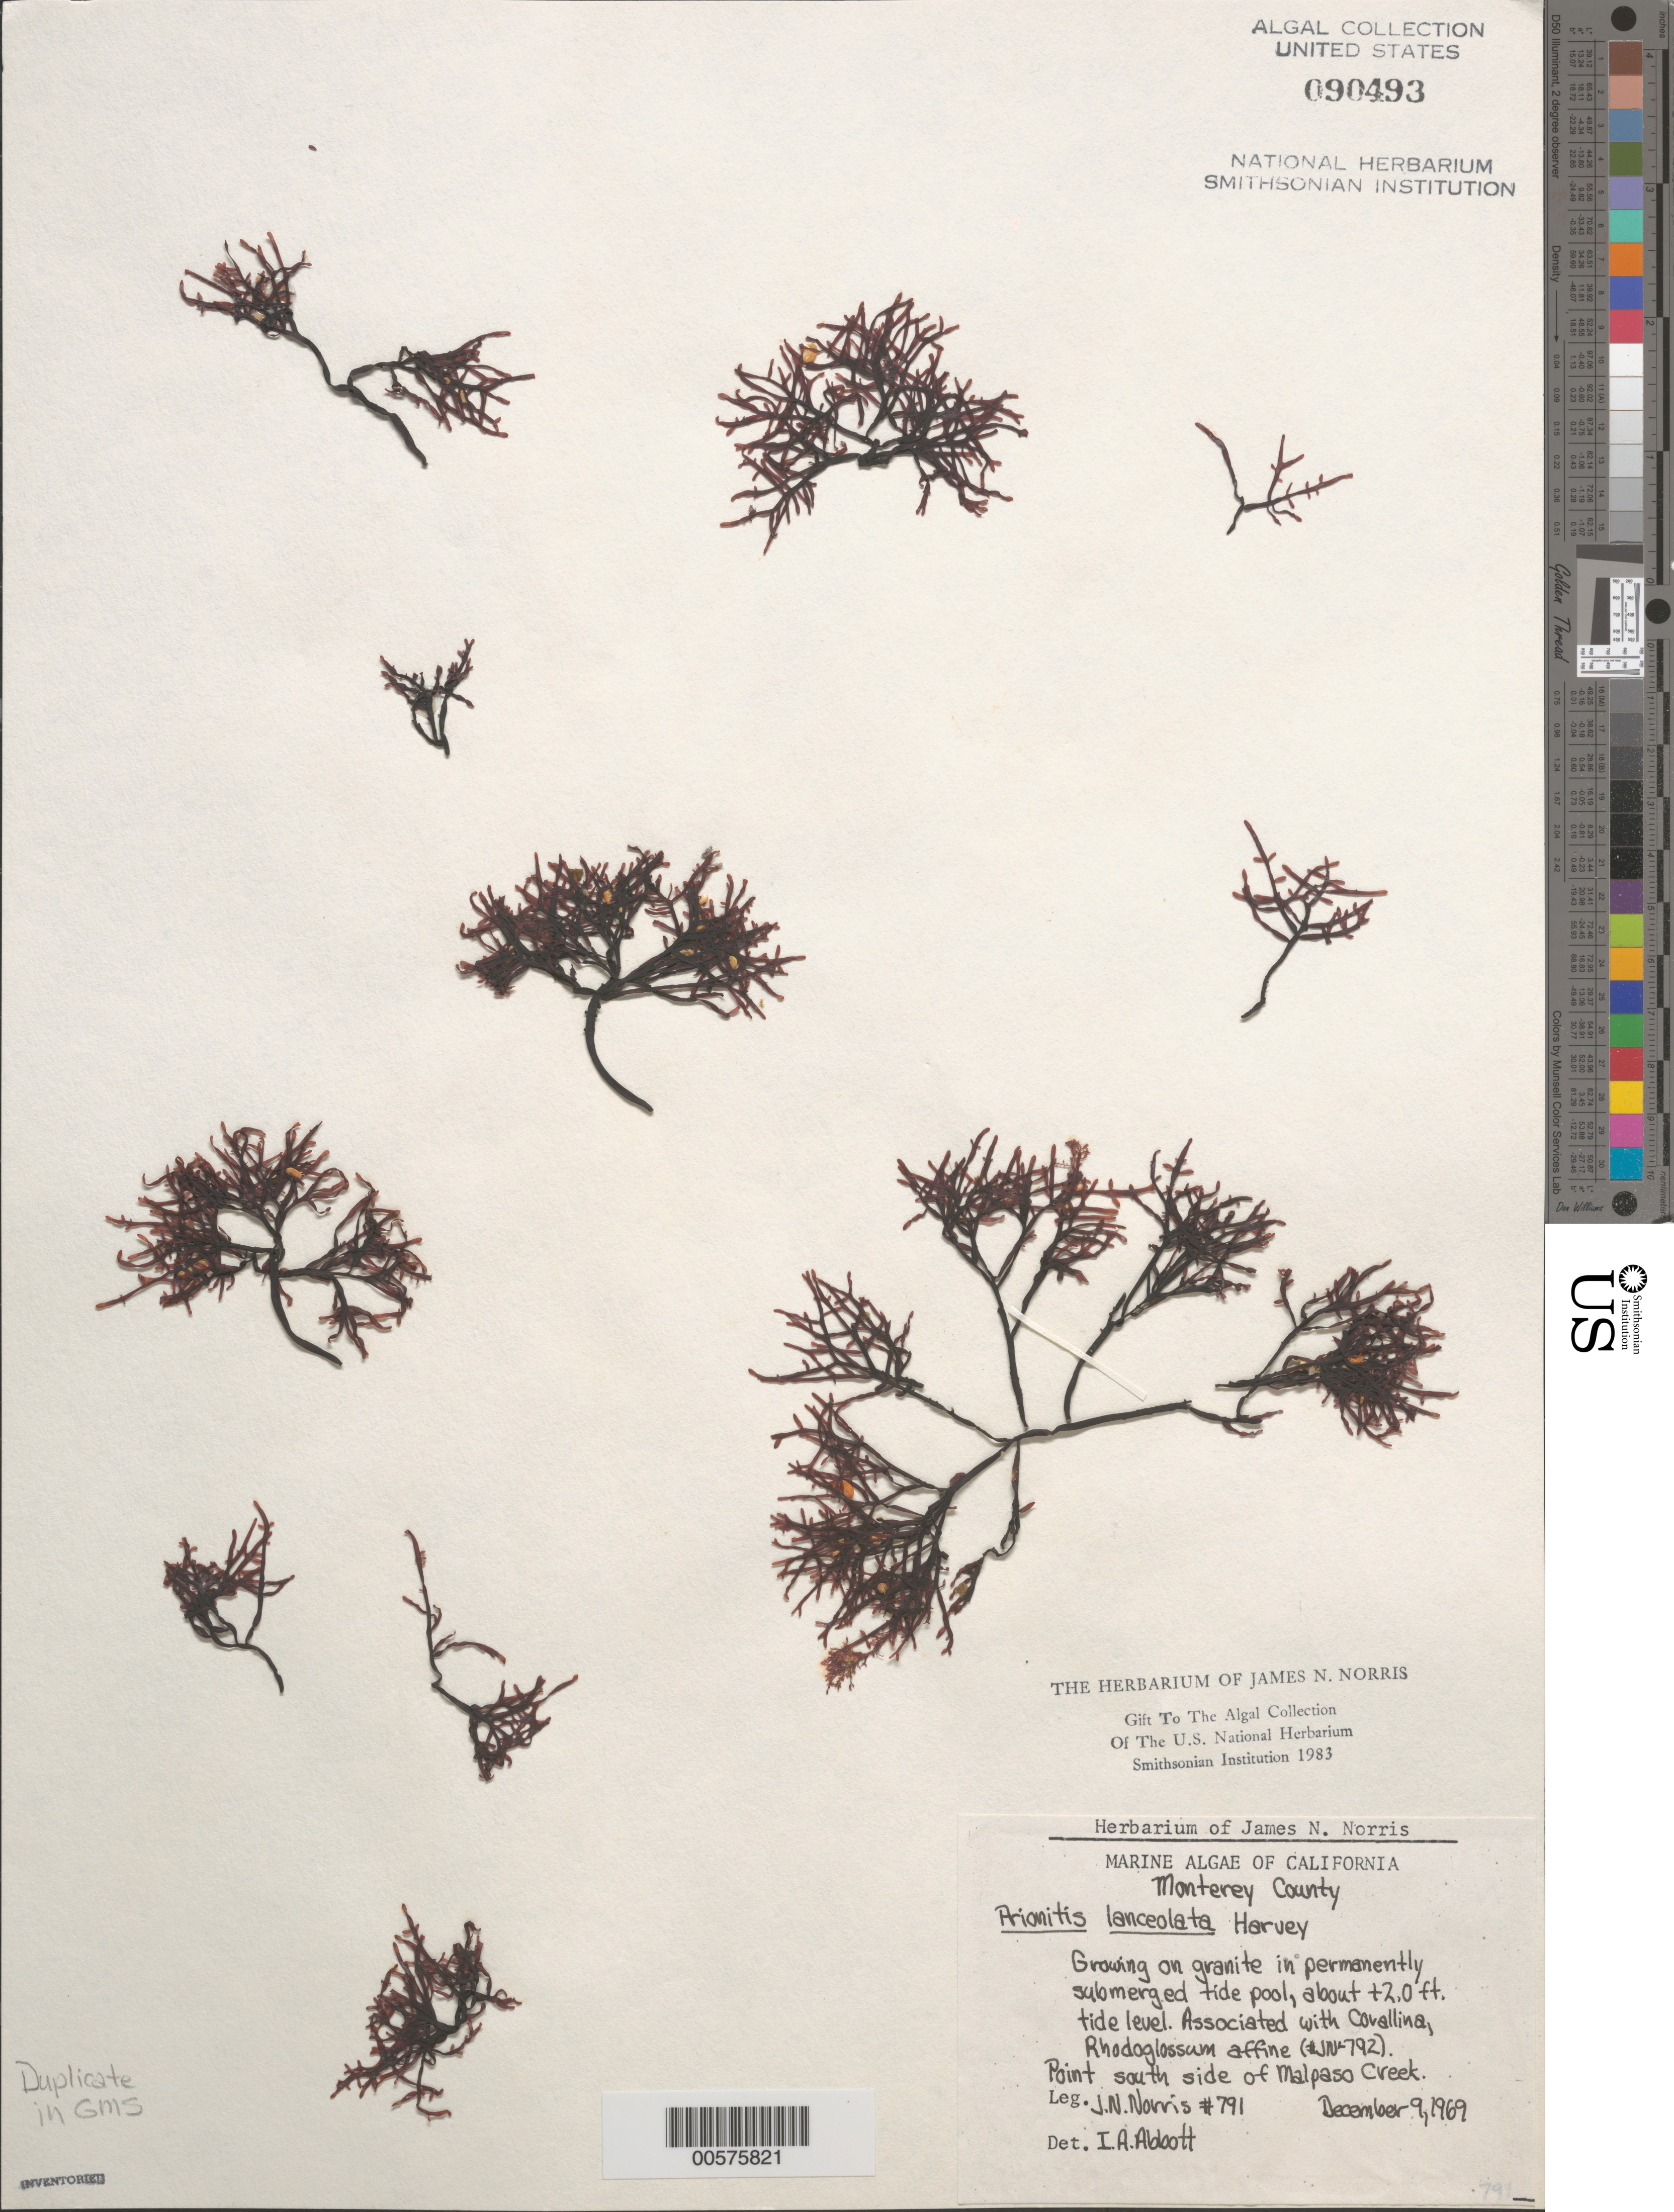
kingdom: Plantae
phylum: Rhodophyta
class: Florideophyceae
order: Cryptonemiales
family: Cryptonemiaceae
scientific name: Prionitis lanceolata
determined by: Abbott, Isabella A.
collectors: J. N. Norris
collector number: JN-791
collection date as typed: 09 Dec 1969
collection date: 1969-12-09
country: United States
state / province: California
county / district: Monterey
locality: Malpaso Creek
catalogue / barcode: US 90493